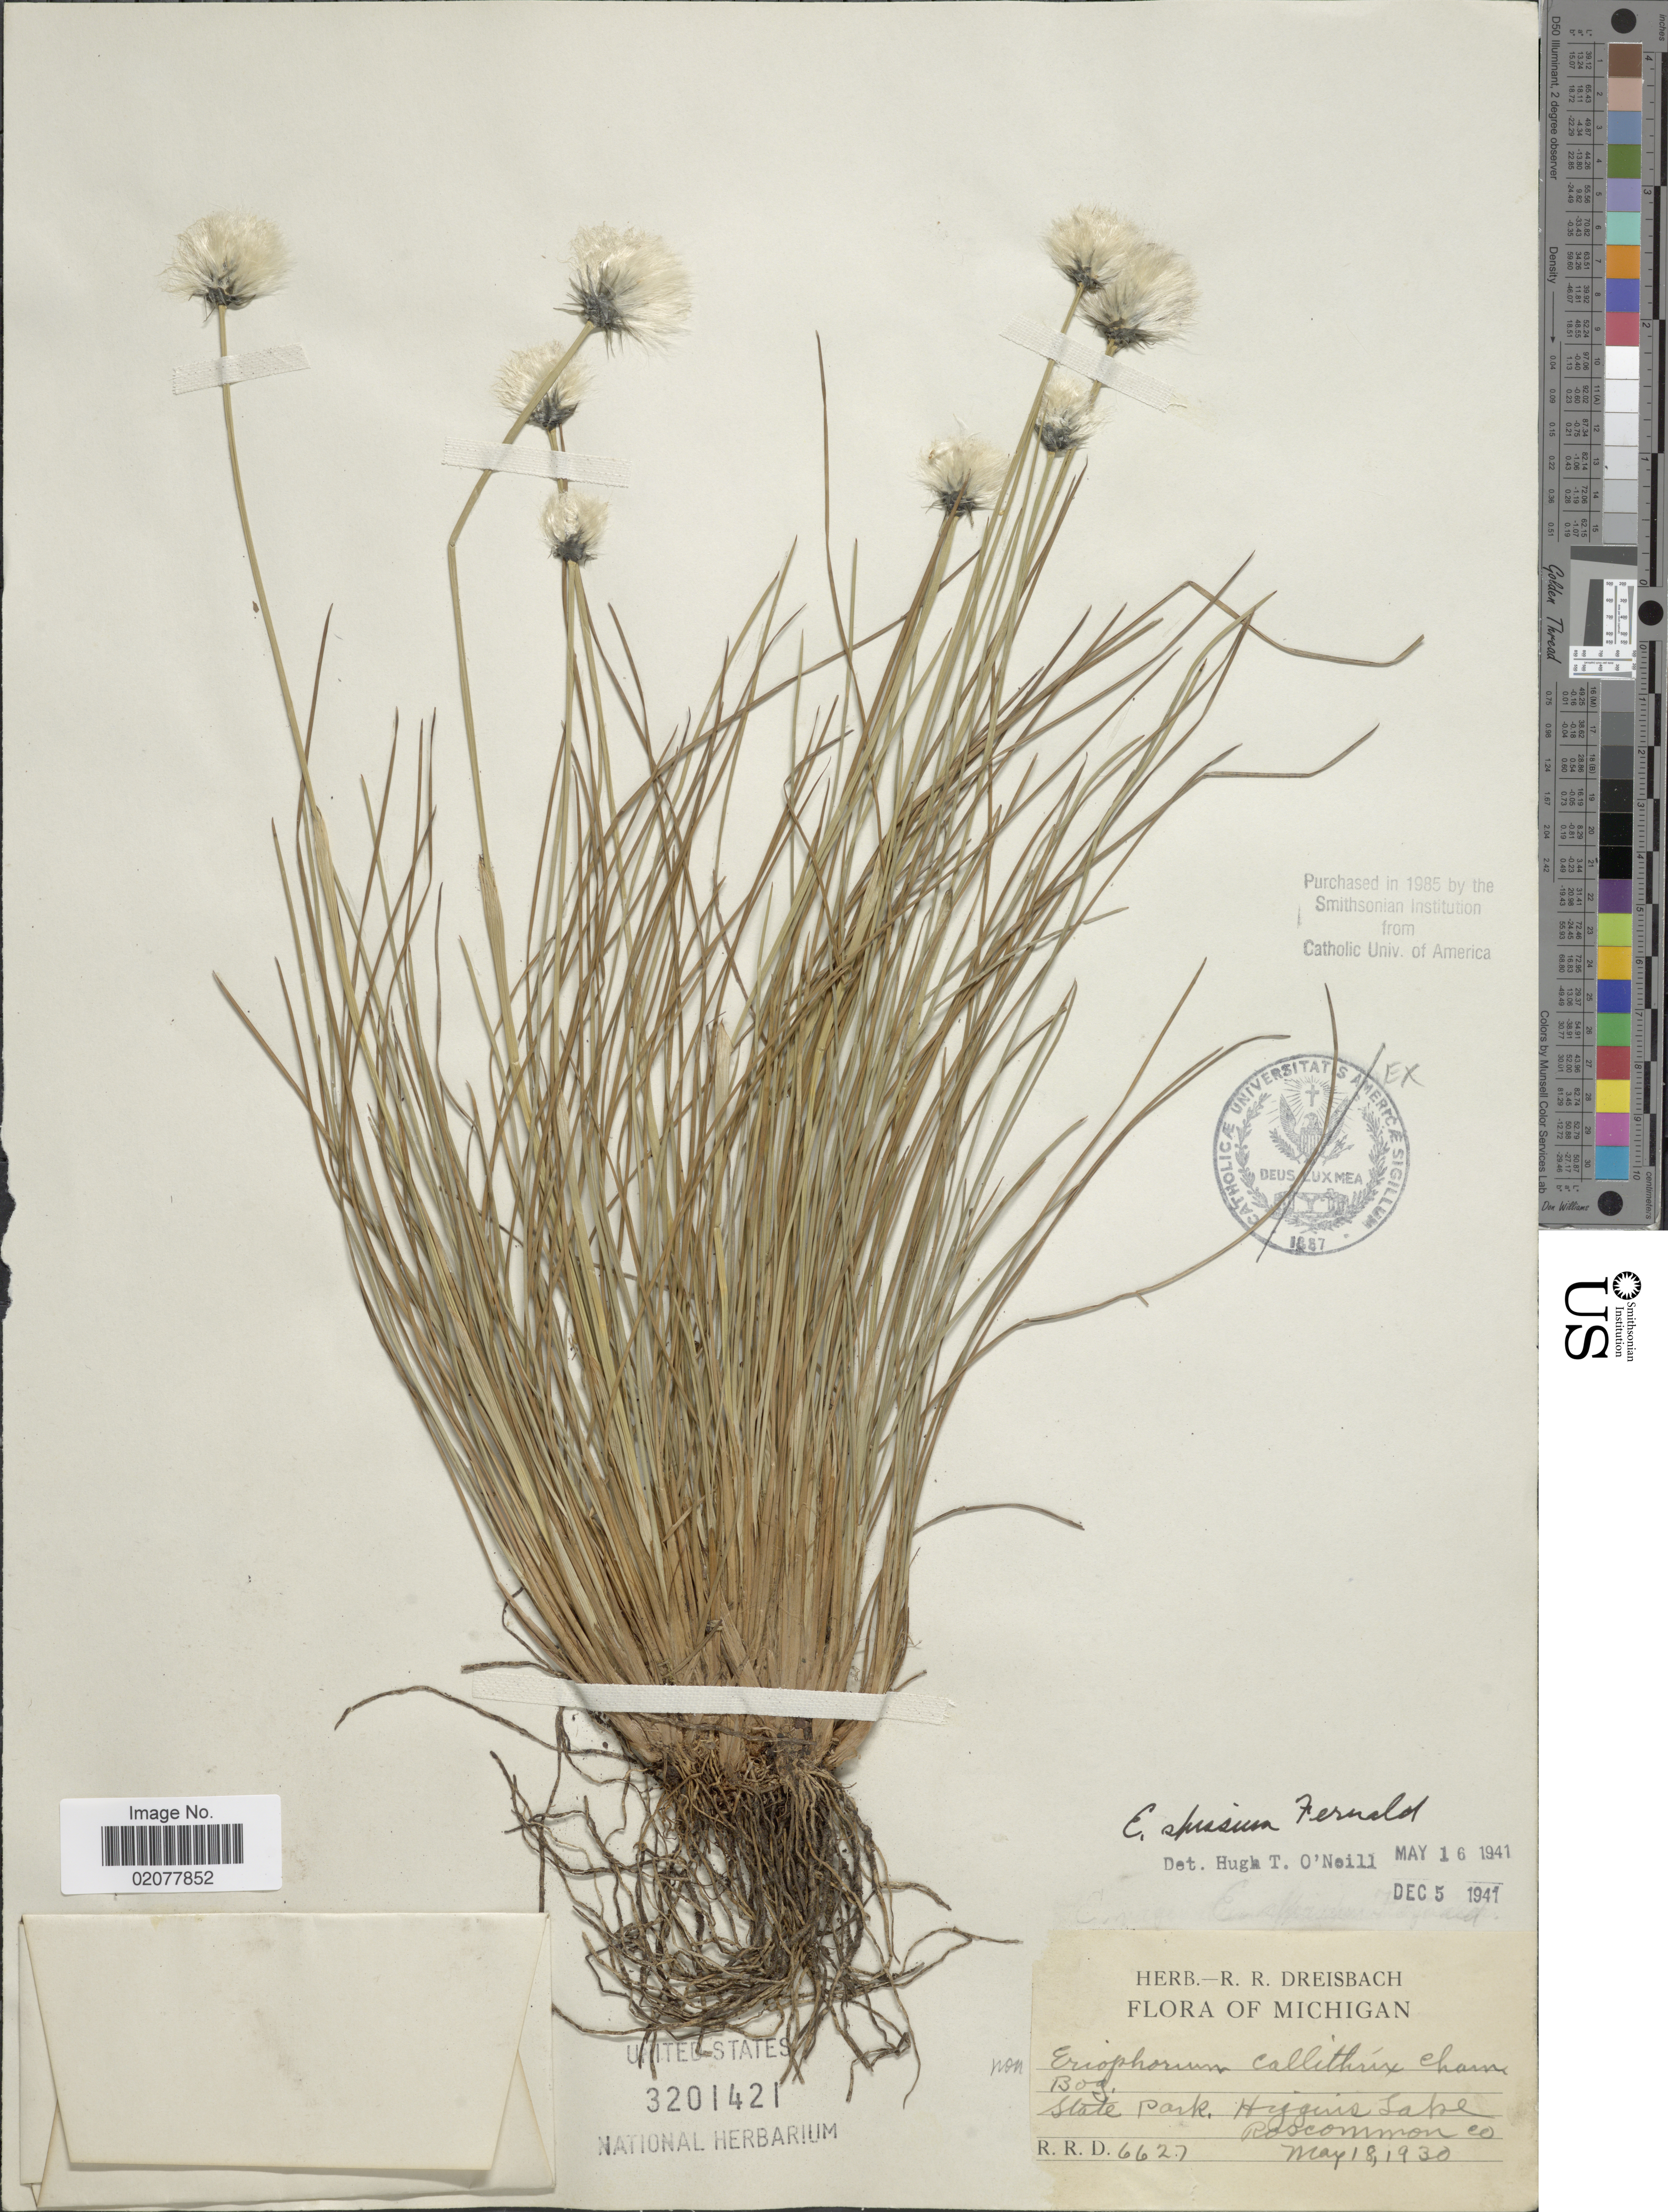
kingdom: Plantae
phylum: Tracheophyta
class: Liliopsida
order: Poales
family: Cyperaceae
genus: Eriophorum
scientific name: Eriophorum spissum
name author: Fernald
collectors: R. Dreisbach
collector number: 6627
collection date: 1930-05-18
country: United States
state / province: Michigan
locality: State Park, Higgins Lake. Roscommon Co.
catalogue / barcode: US 3201421